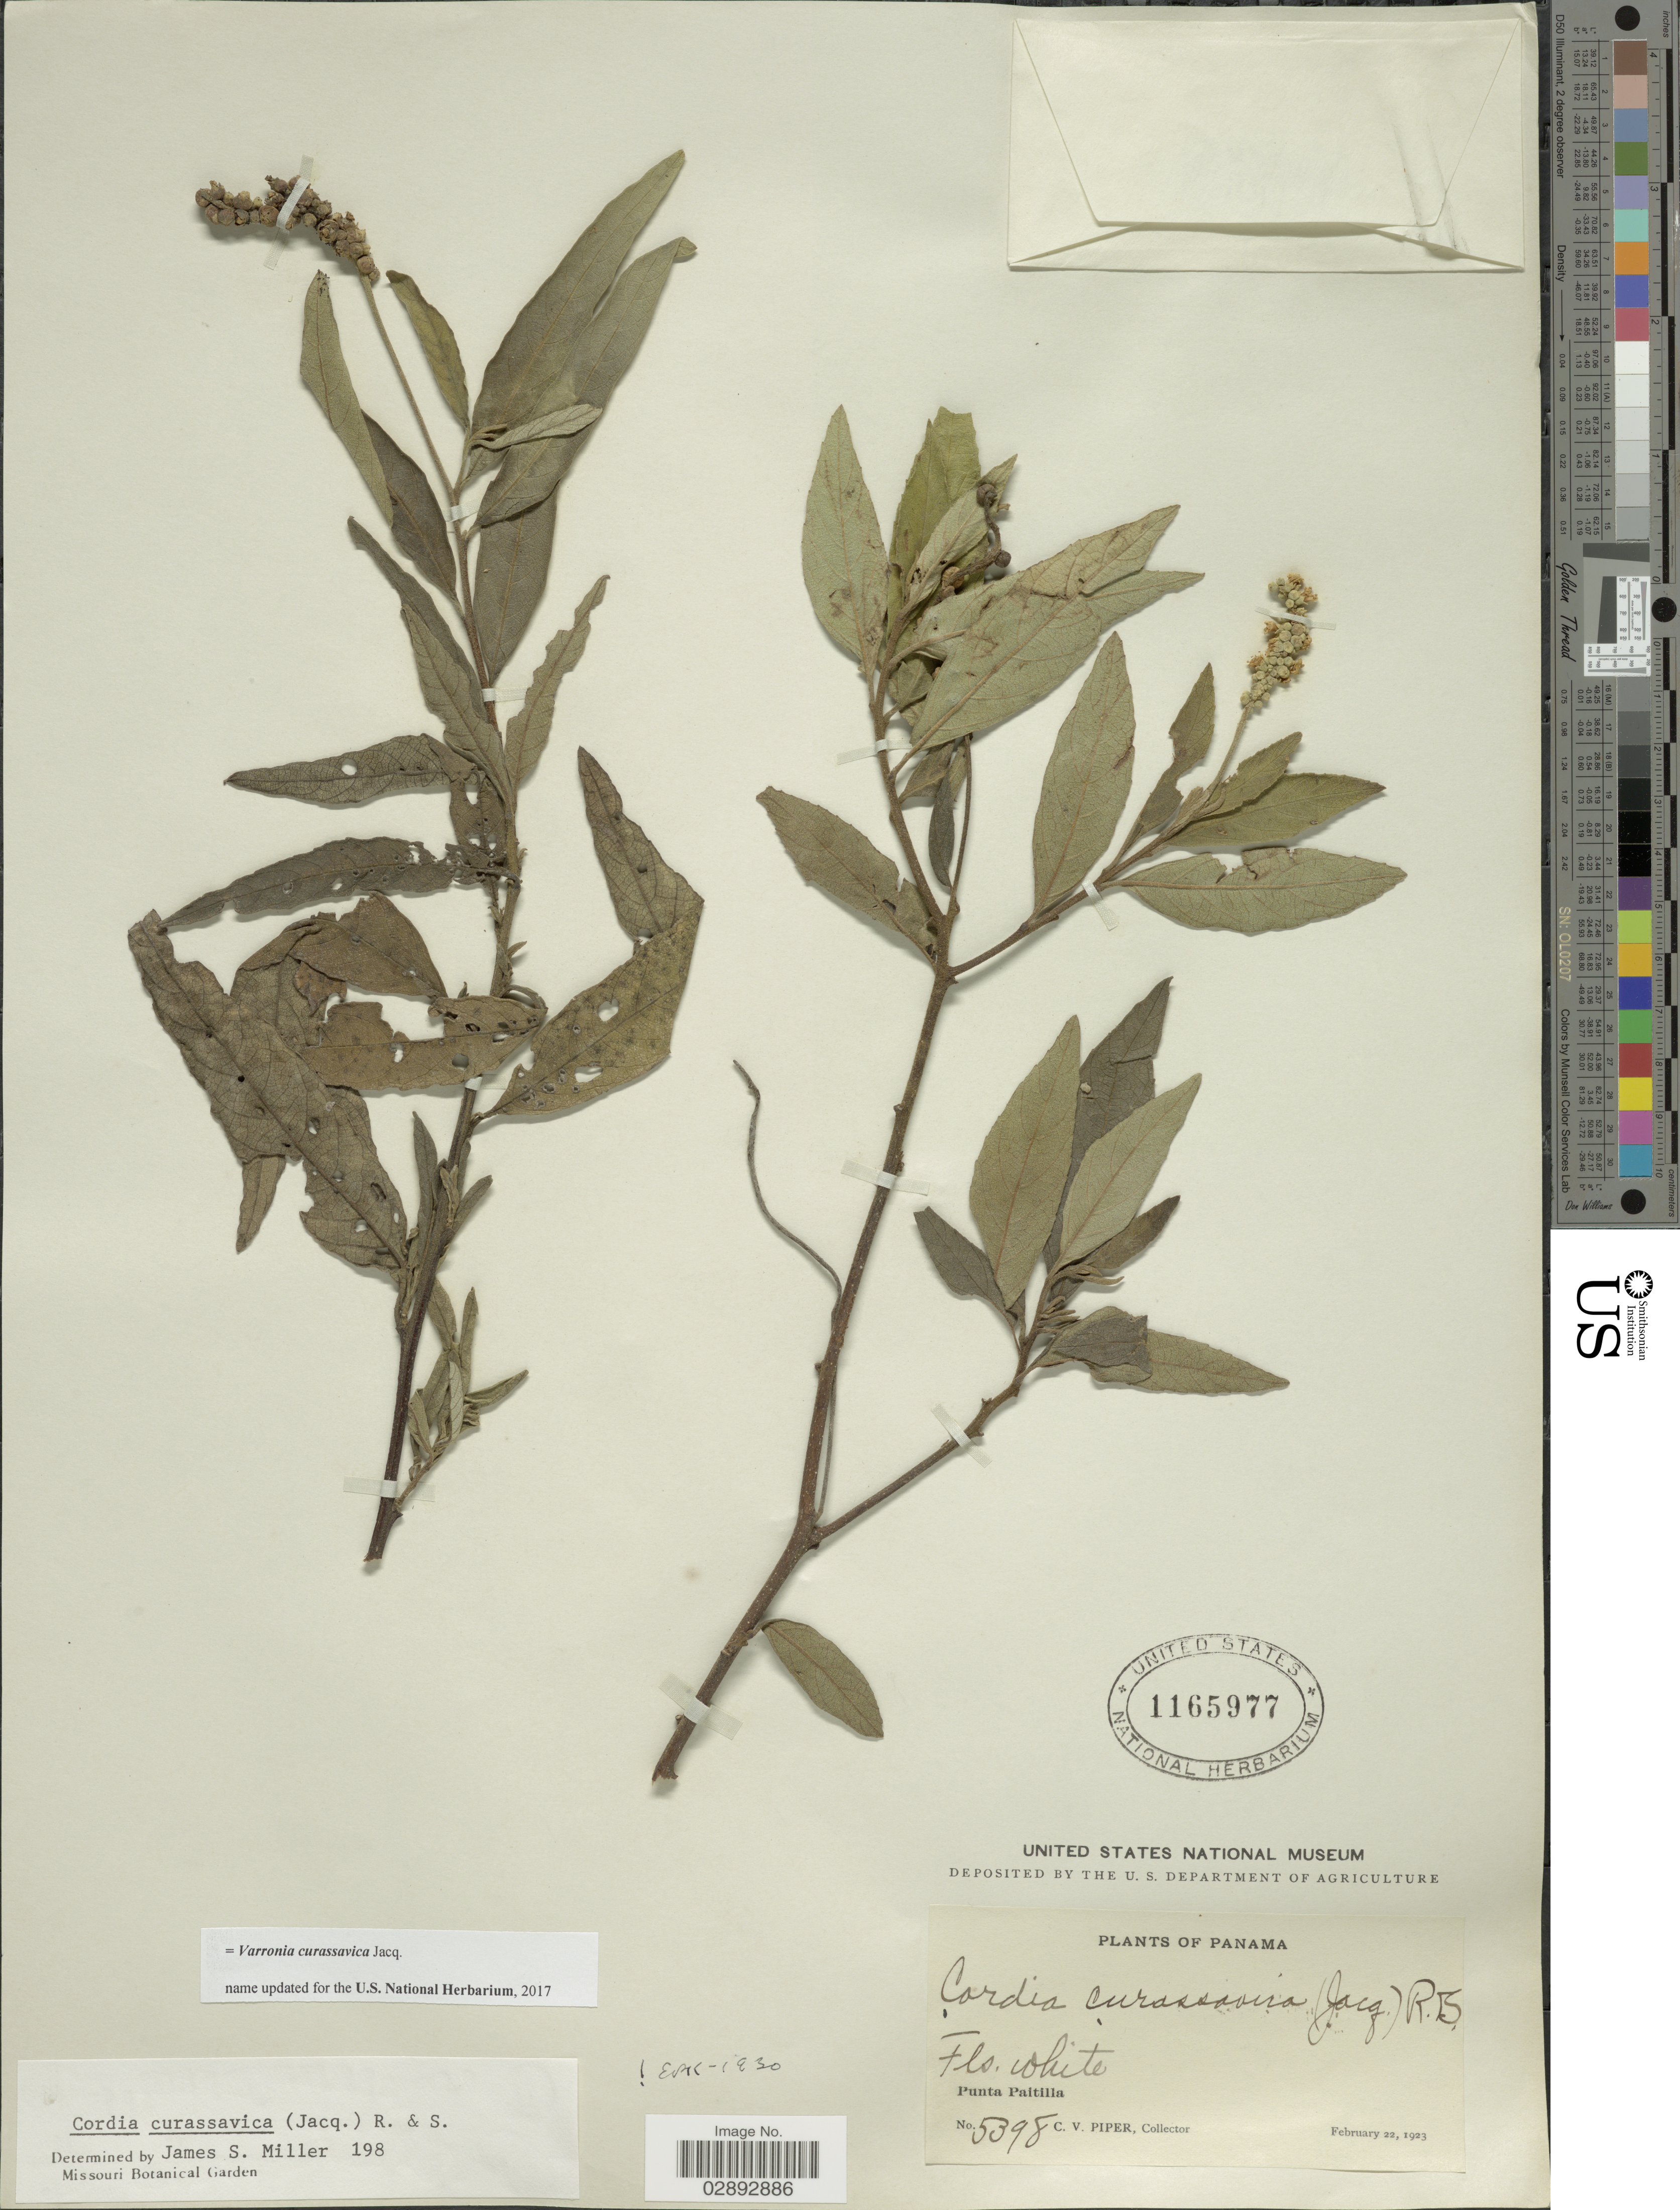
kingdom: Plantae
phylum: Tracheophyta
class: Magnoliopsida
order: Boraginales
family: Cordiaceae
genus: Varronia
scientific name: Varronia curassavica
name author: Jacq.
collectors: C. V. Piper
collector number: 5398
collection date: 1923-02-22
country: Panama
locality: Punta Paitilla.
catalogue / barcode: US 1165977